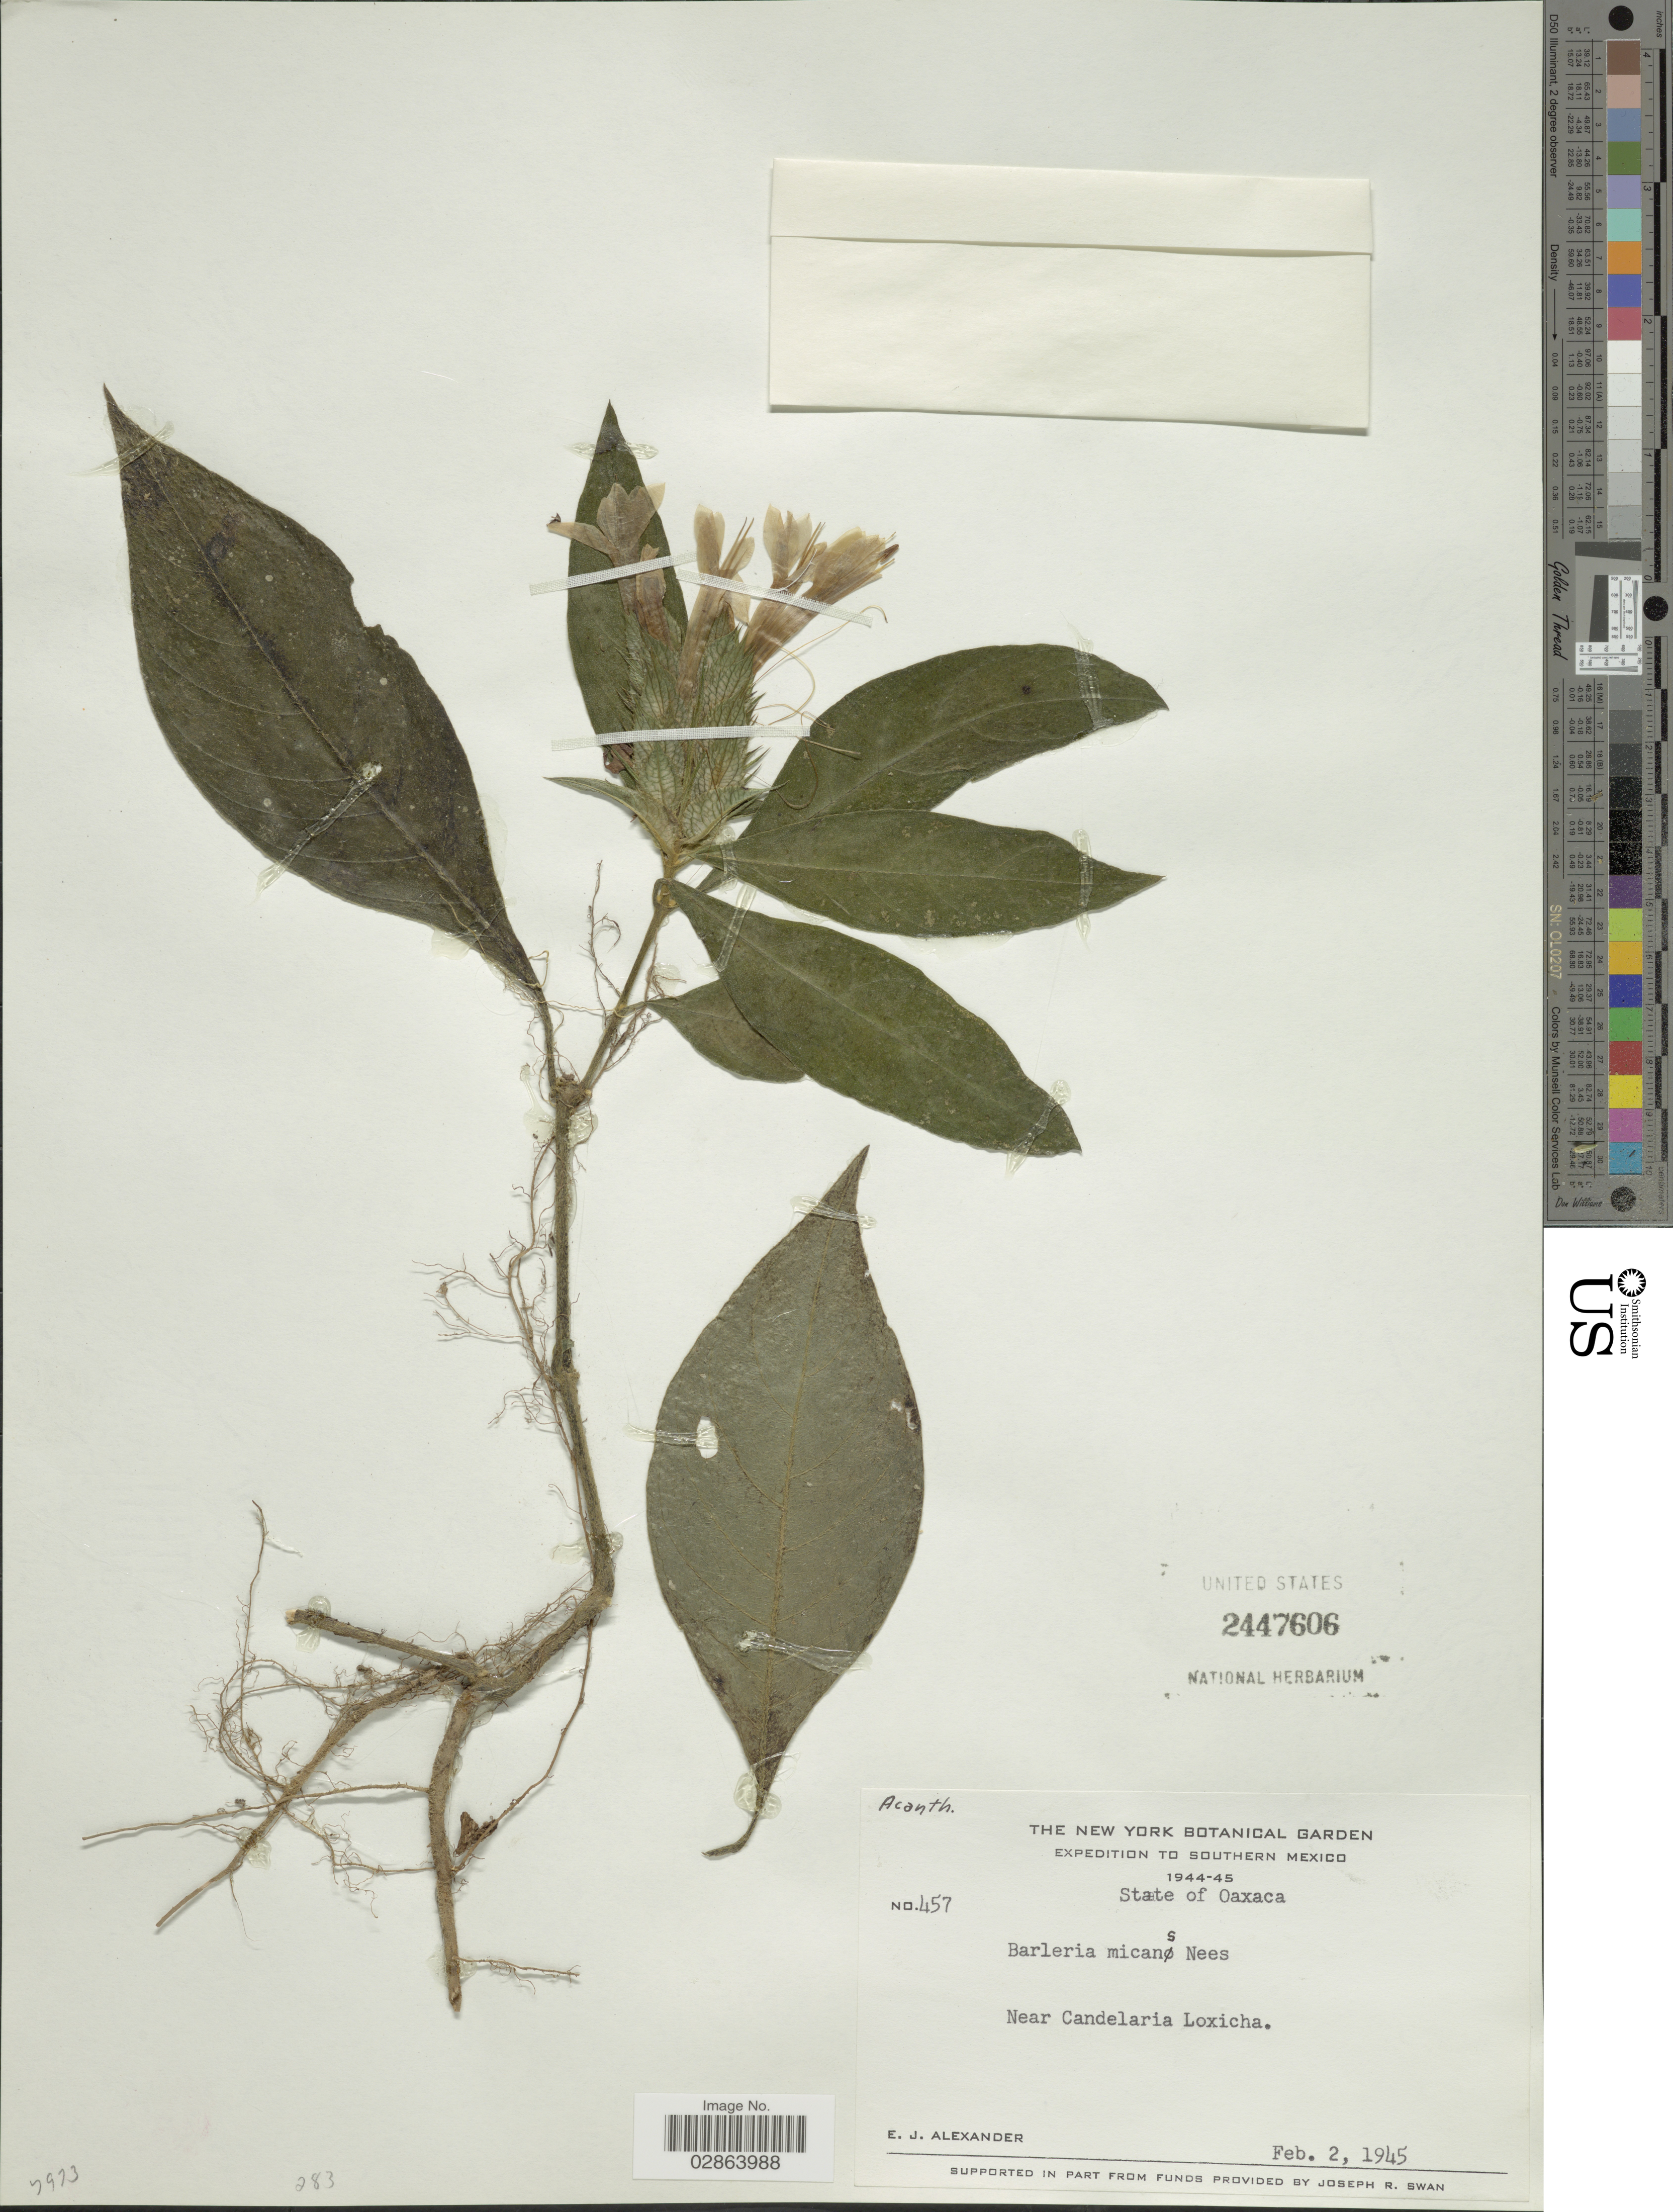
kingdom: Plantae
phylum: Tracheophyta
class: Magnoliopsida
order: Lamiales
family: Acanthaceae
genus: Barleria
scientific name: Barleria oenotheroides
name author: Dum. Cours.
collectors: E. J. Alexander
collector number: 457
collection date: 1945-02-02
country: Mexico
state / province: Oaxaca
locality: Southern Mexico, Near Candelaria Loxicha.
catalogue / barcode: US 2447606